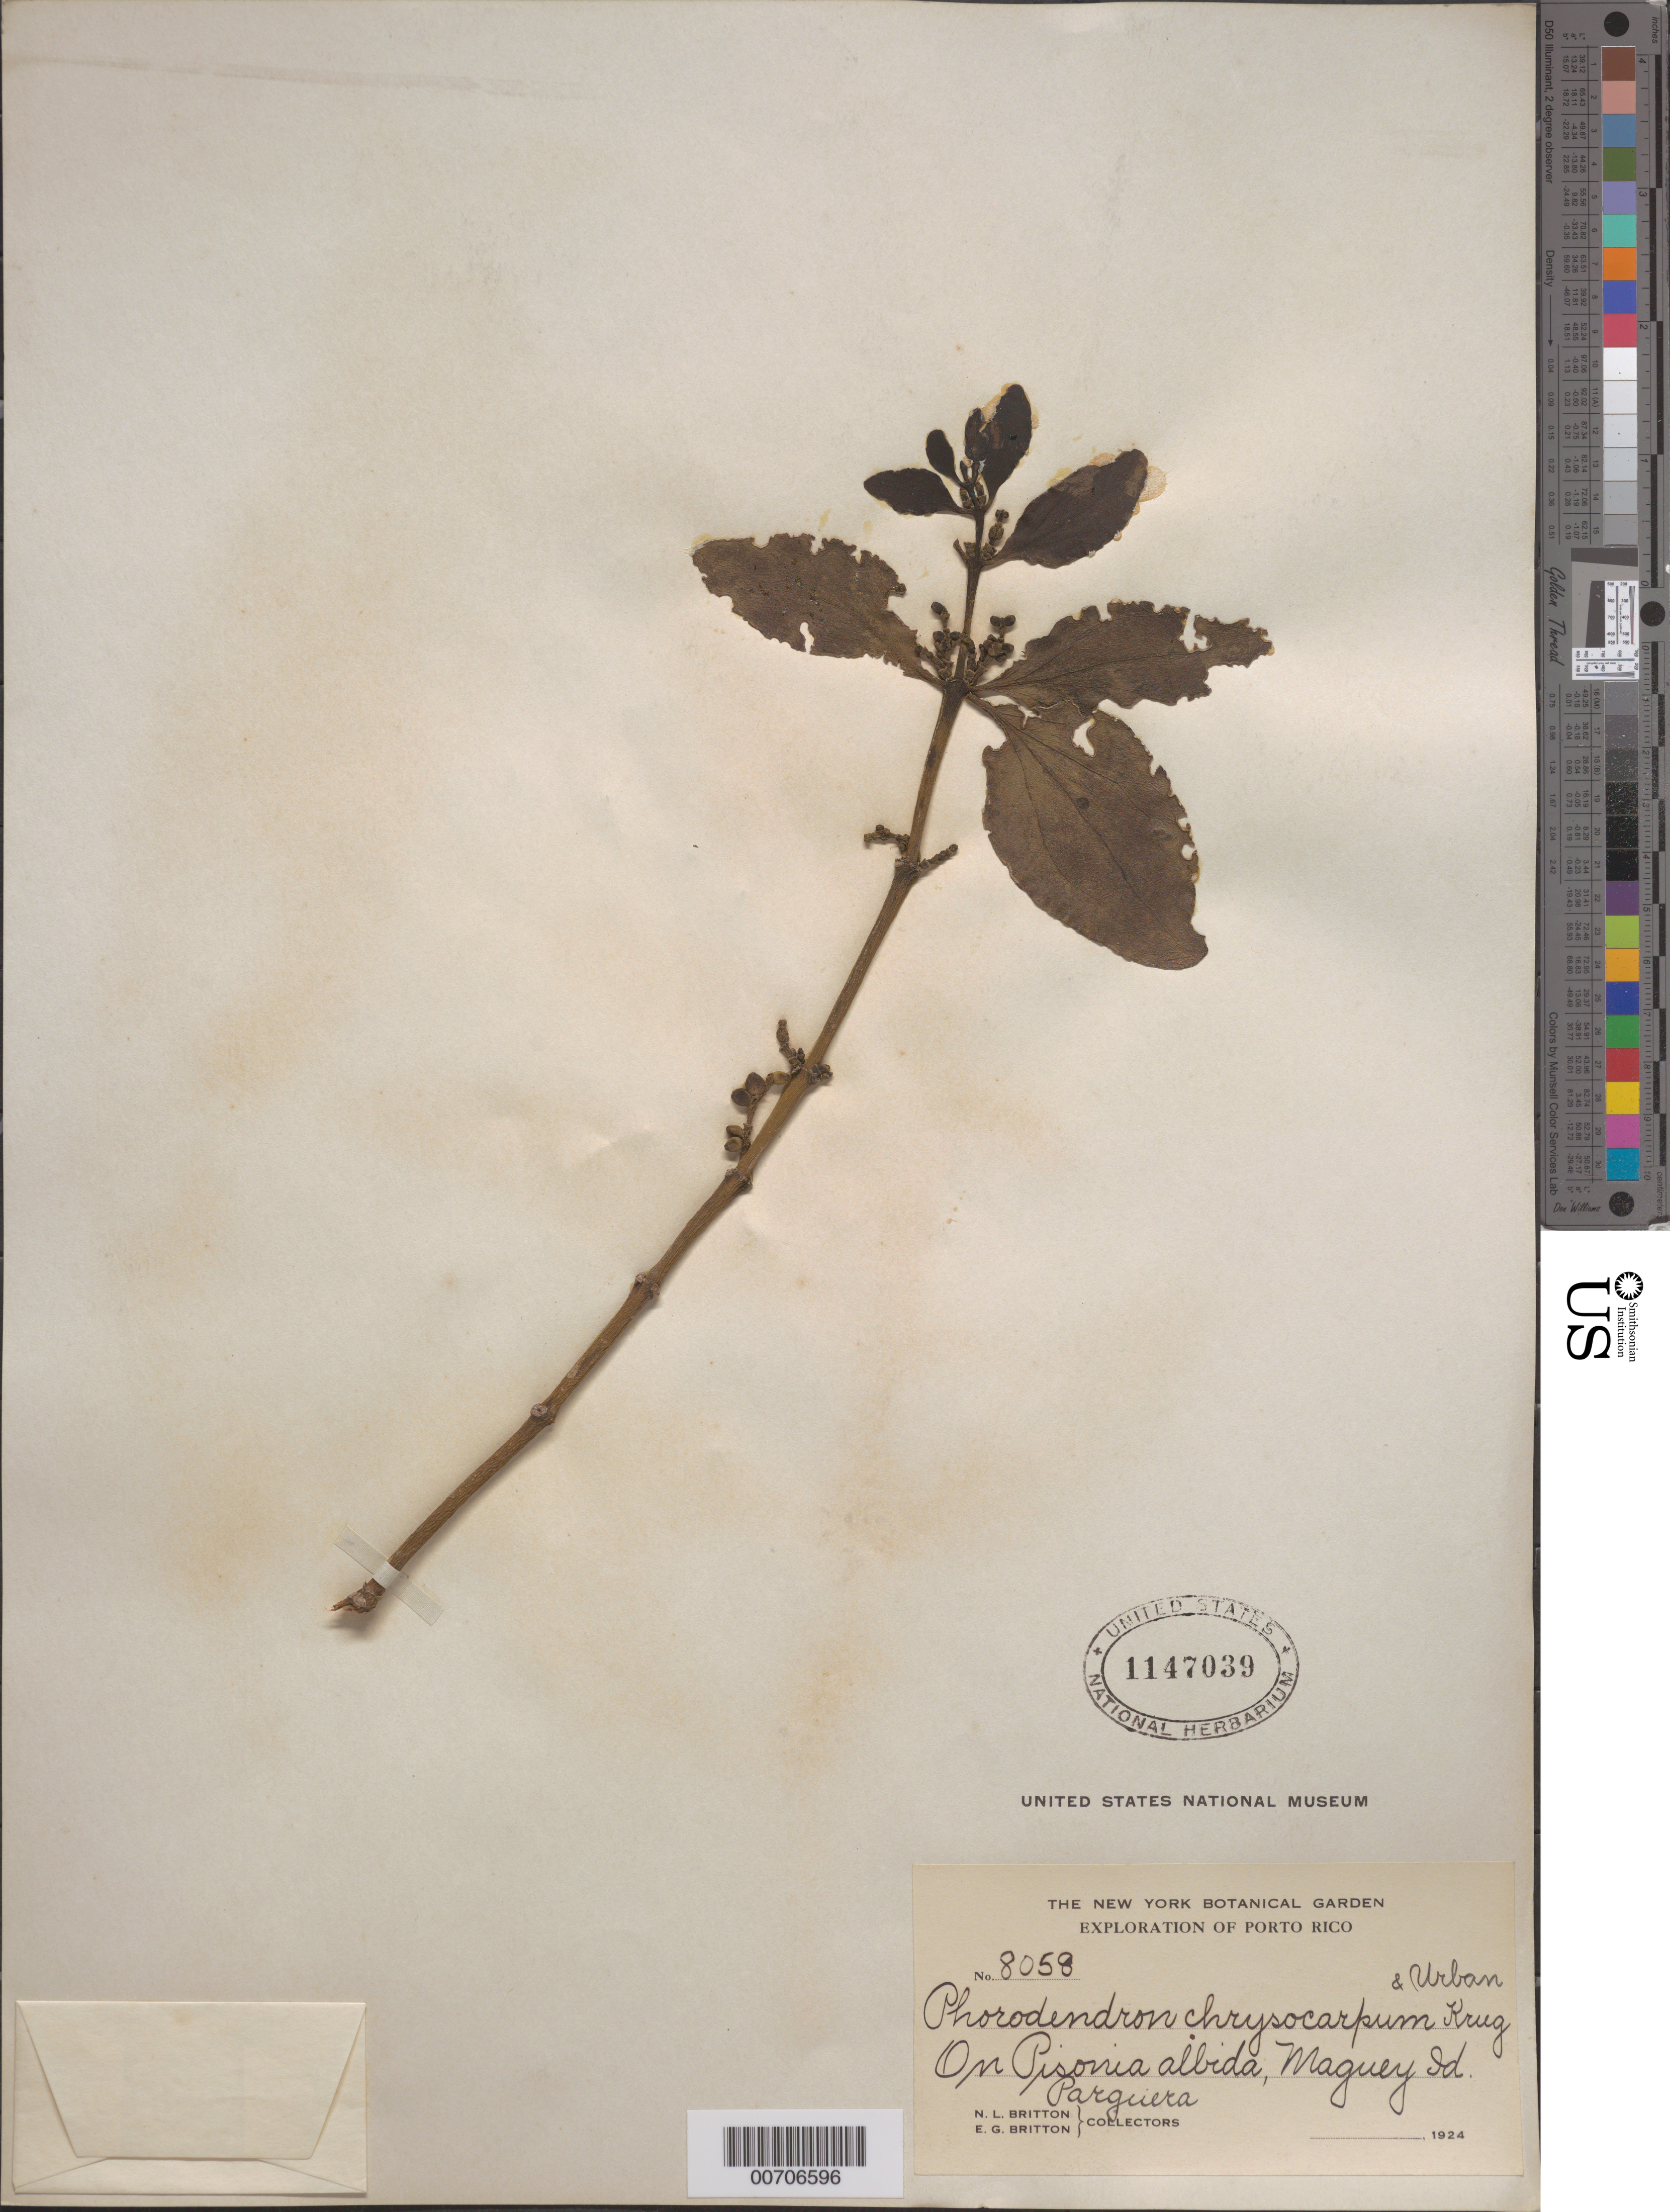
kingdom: Plantae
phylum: Tracheophyta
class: Magnoliopsida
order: Santalales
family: Viscaceae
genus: Phoradendron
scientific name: Phoradendron chrysocarpum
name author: Krug & Urb.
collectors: N. Britton & E. G. Britton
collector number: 8058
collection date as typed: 1924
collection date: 1924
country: Puerto Rico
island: Greater Antilles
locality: Maguey ad Parguera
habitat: On Pisonia albida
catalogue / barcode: US 1147039